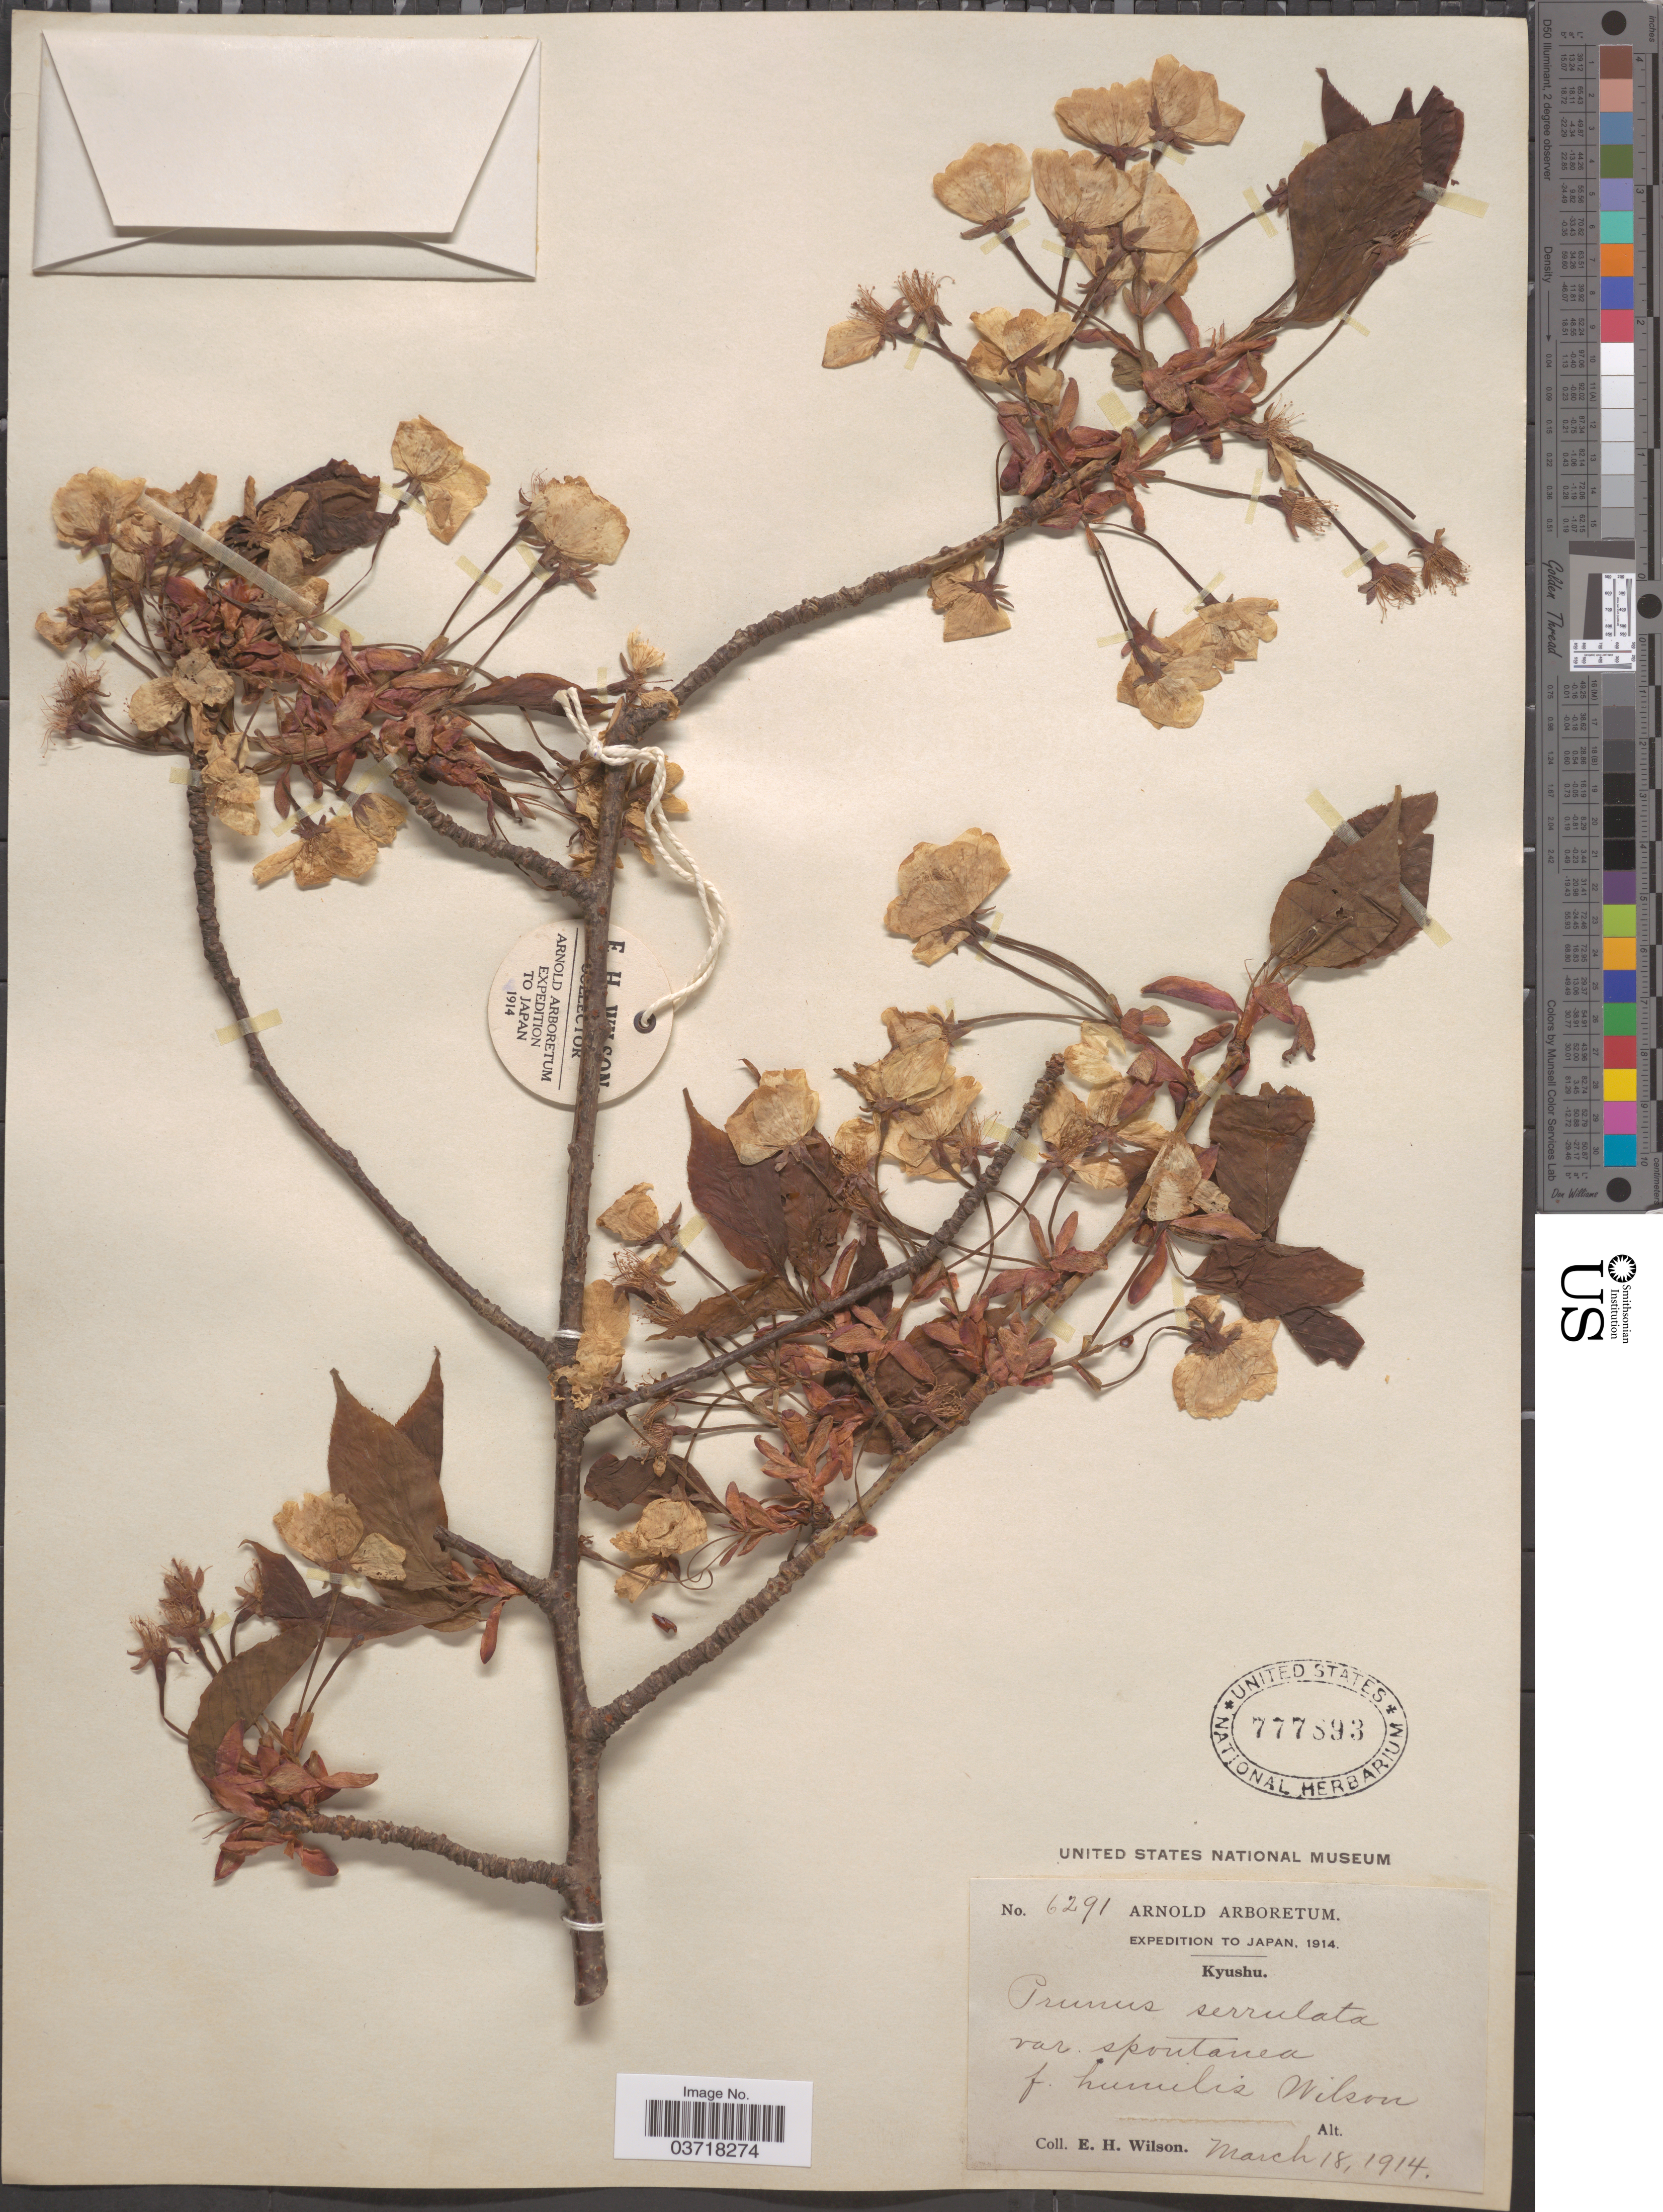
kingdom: Plantae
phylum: Tracheophyta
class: Magnoliopsida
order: Rosales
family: Rosaceae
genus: Prunus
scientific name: Prunus serrulata var. spontanea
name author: E.H. Wilson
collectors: E. Wilson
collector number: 6291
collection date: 1914-03-18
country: Japan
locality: Kyushu.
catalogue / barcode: US 777893